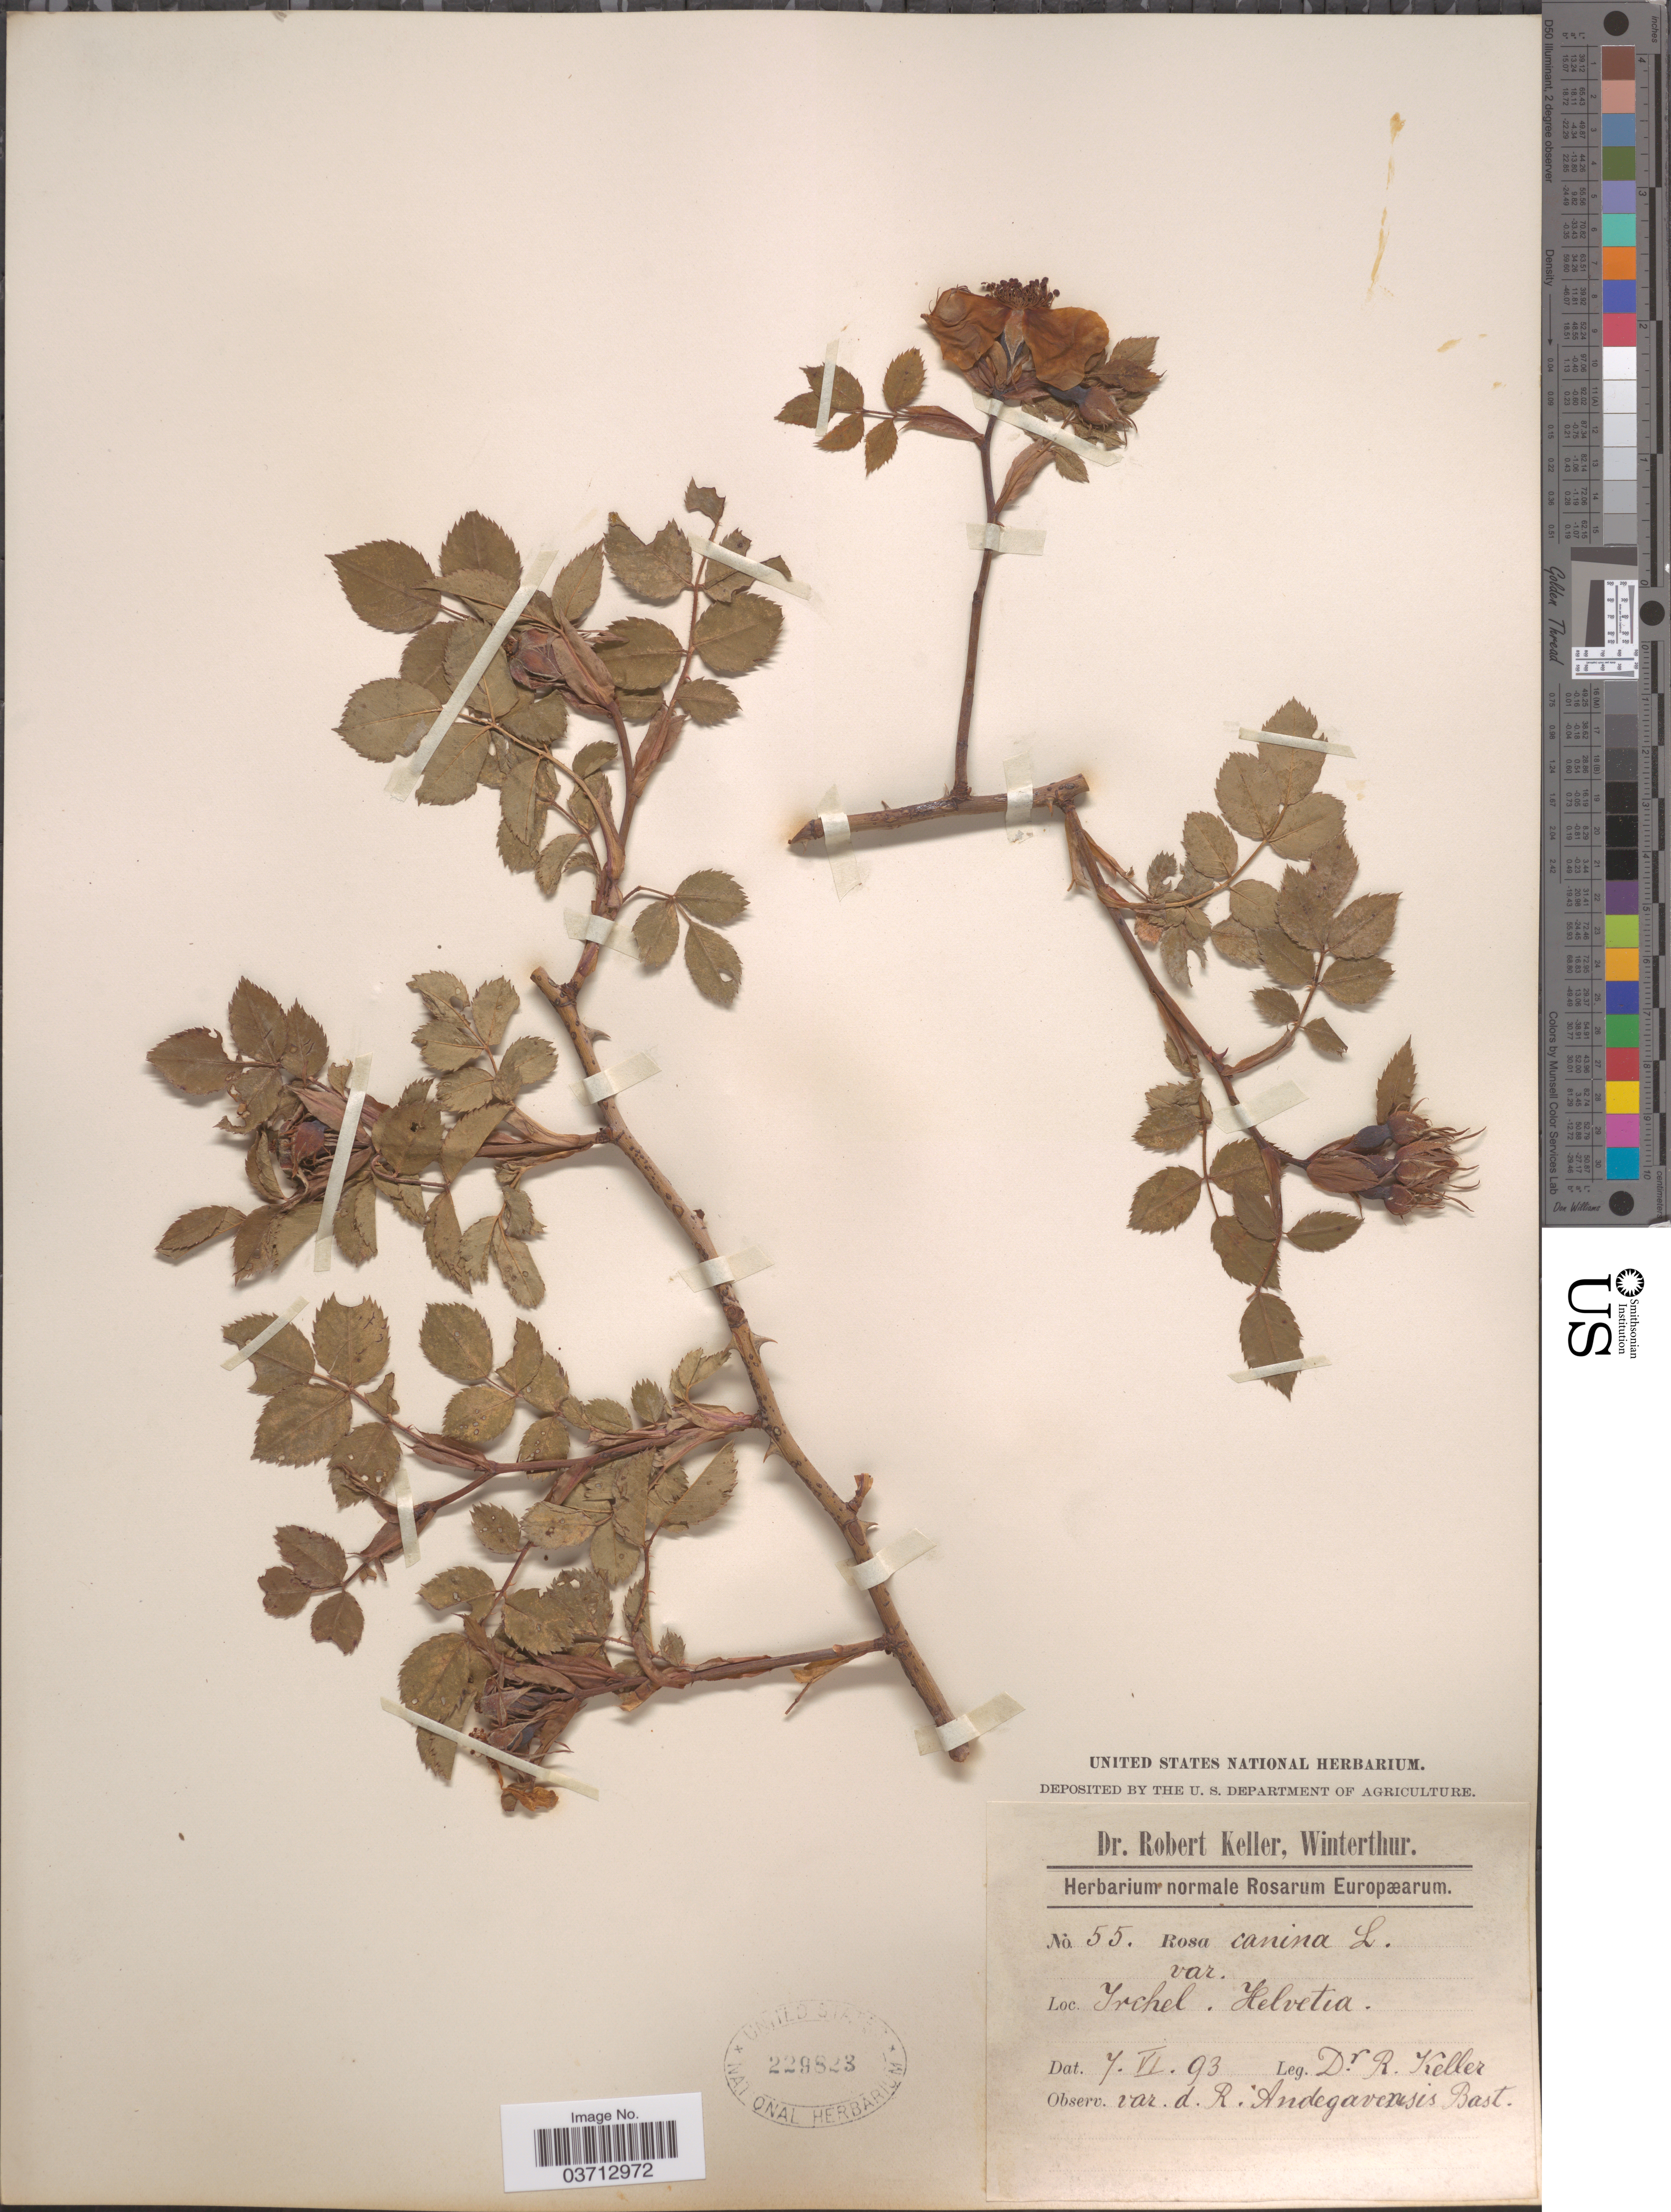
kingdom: Plantae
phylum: Tracheophyta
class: Magnoliopsida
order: Rosales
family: Rosaceae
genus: Rosa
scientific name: Rosa canina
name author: L.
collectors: R. Keller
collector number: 55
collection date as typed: Transcribed d/m/y: 7/6/93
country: Switzerland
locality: Irchel. Helvetia.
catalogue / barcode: US 229823